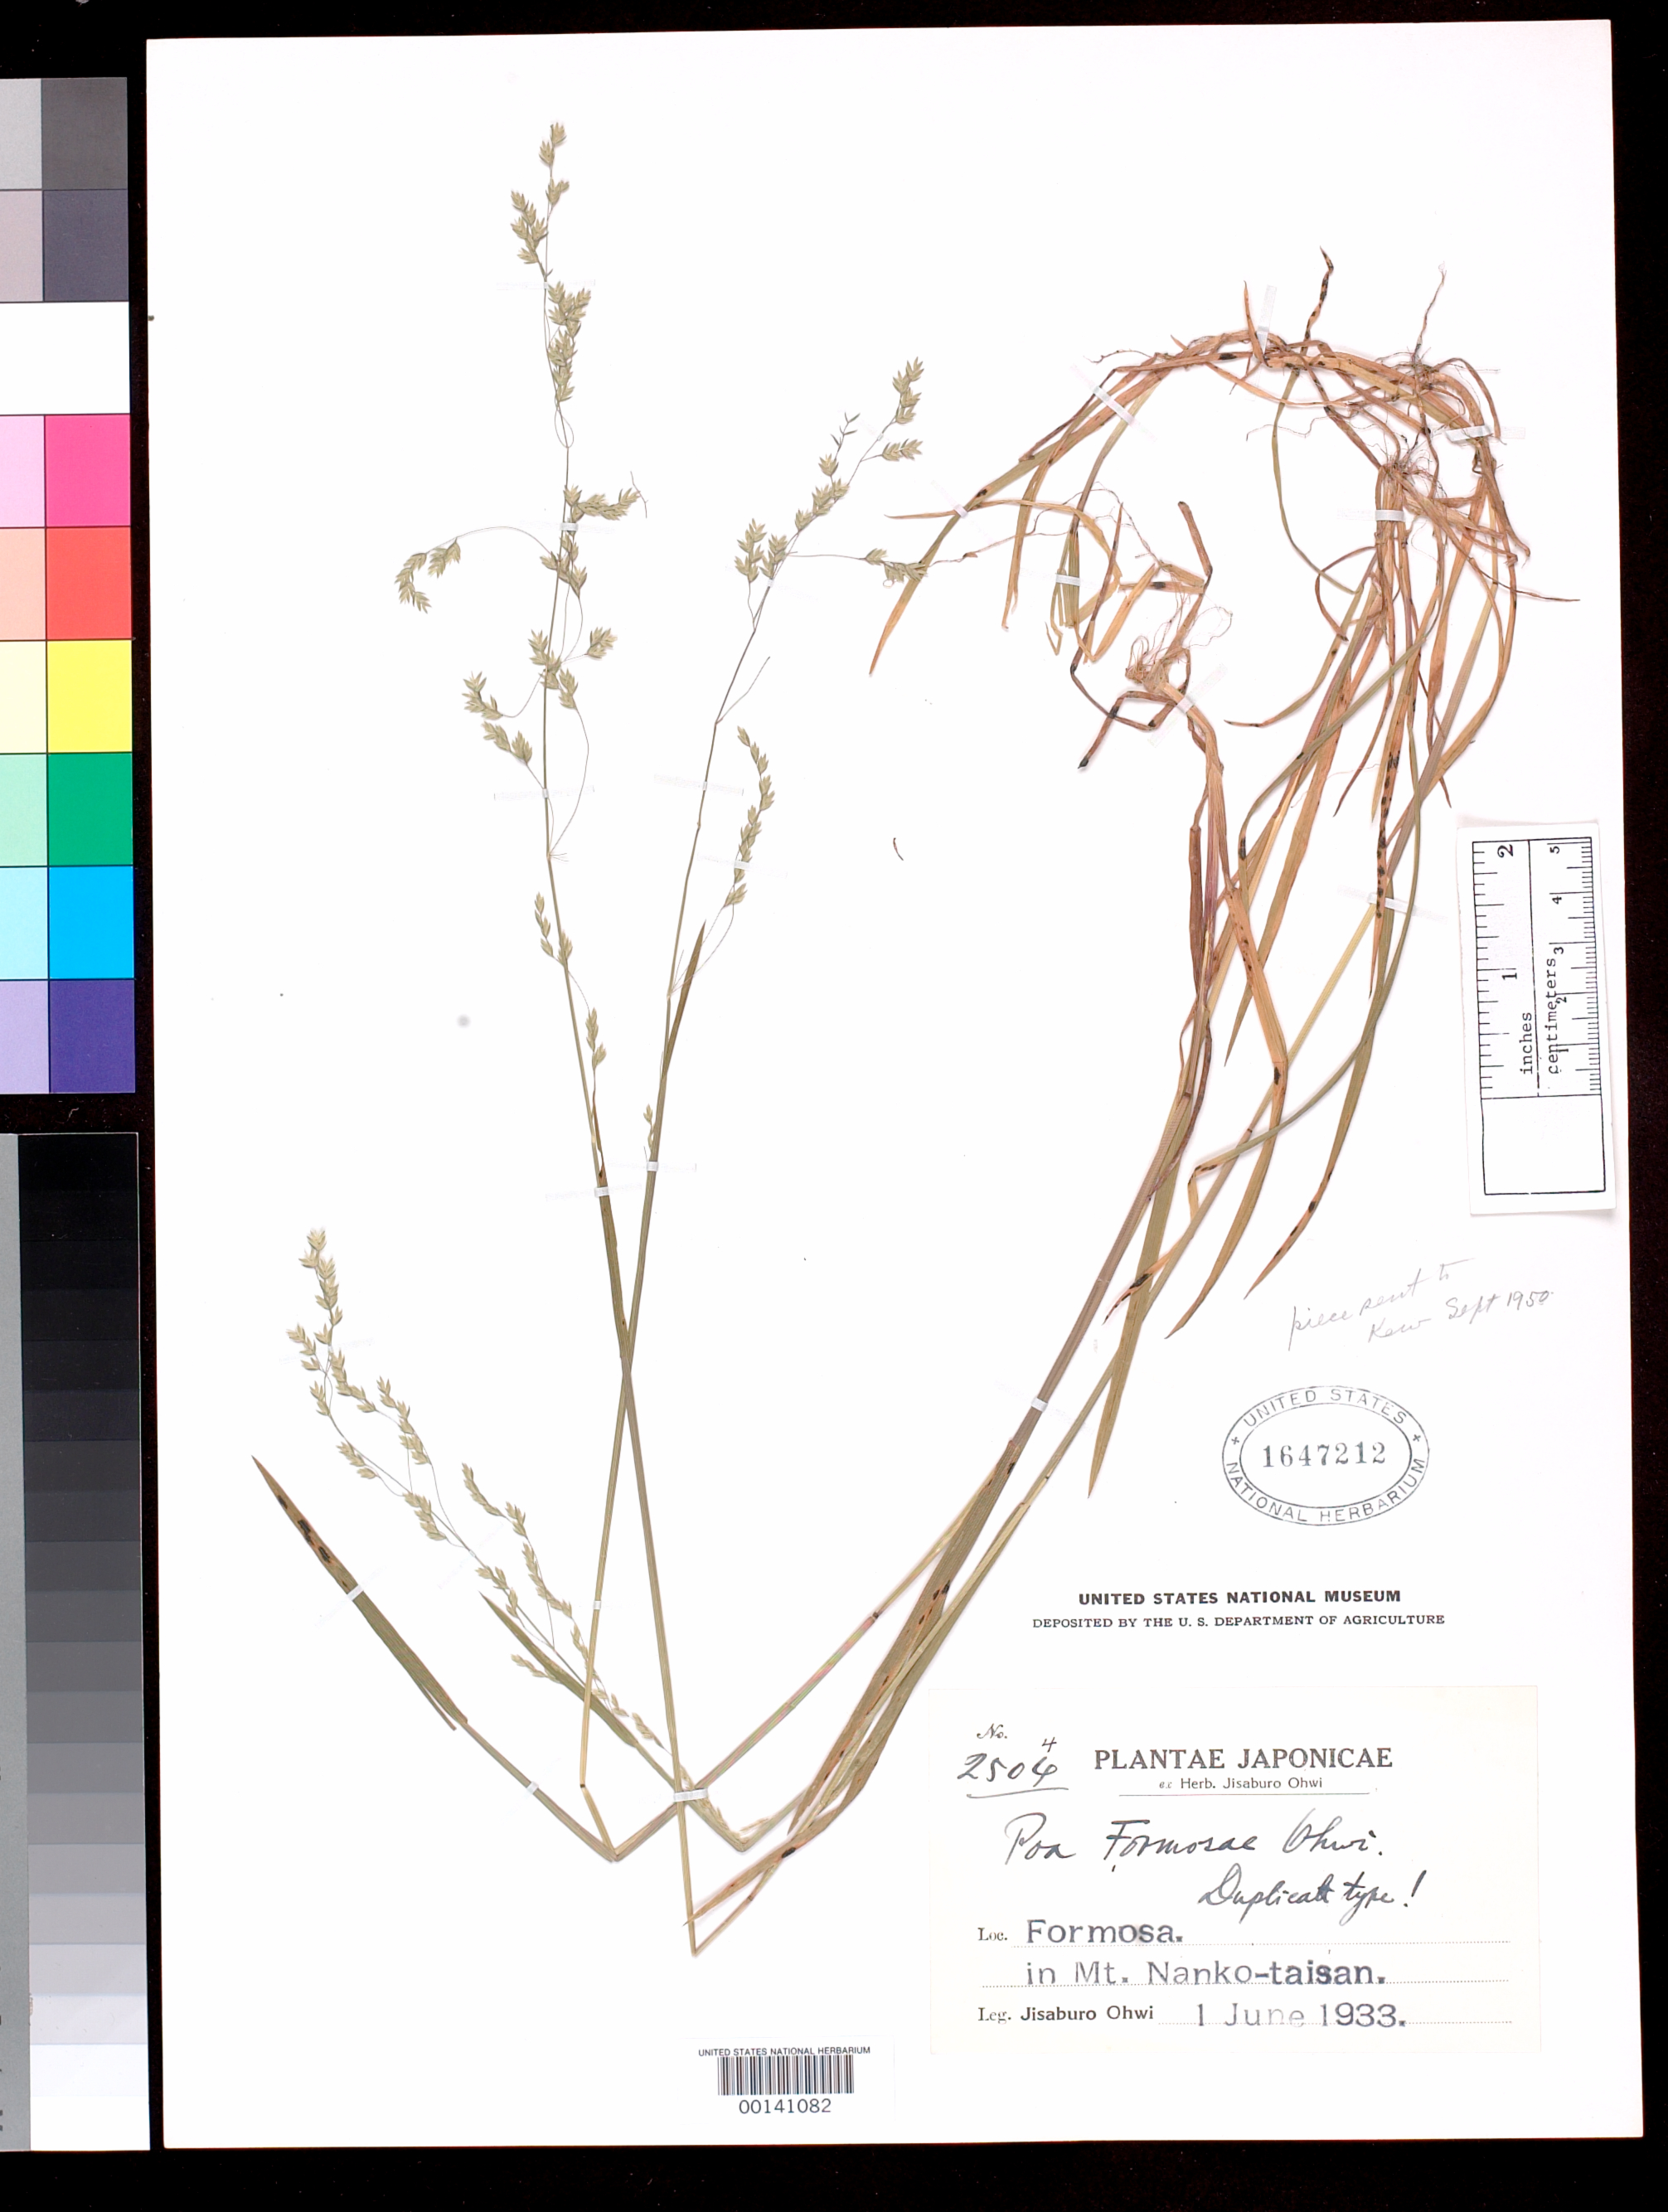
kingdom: Plantae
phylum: Tracheophyta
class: Liliopsida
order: Poales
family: Poaceae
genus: Poa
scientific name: Poa formosae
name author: Ohwi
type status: Isotype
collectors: J. Ohwi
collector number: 2506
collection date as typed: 01 Jun 1933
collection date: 1933-06-01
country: Taiwan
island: Taiwan [Formosa]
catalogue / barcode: US 1647212